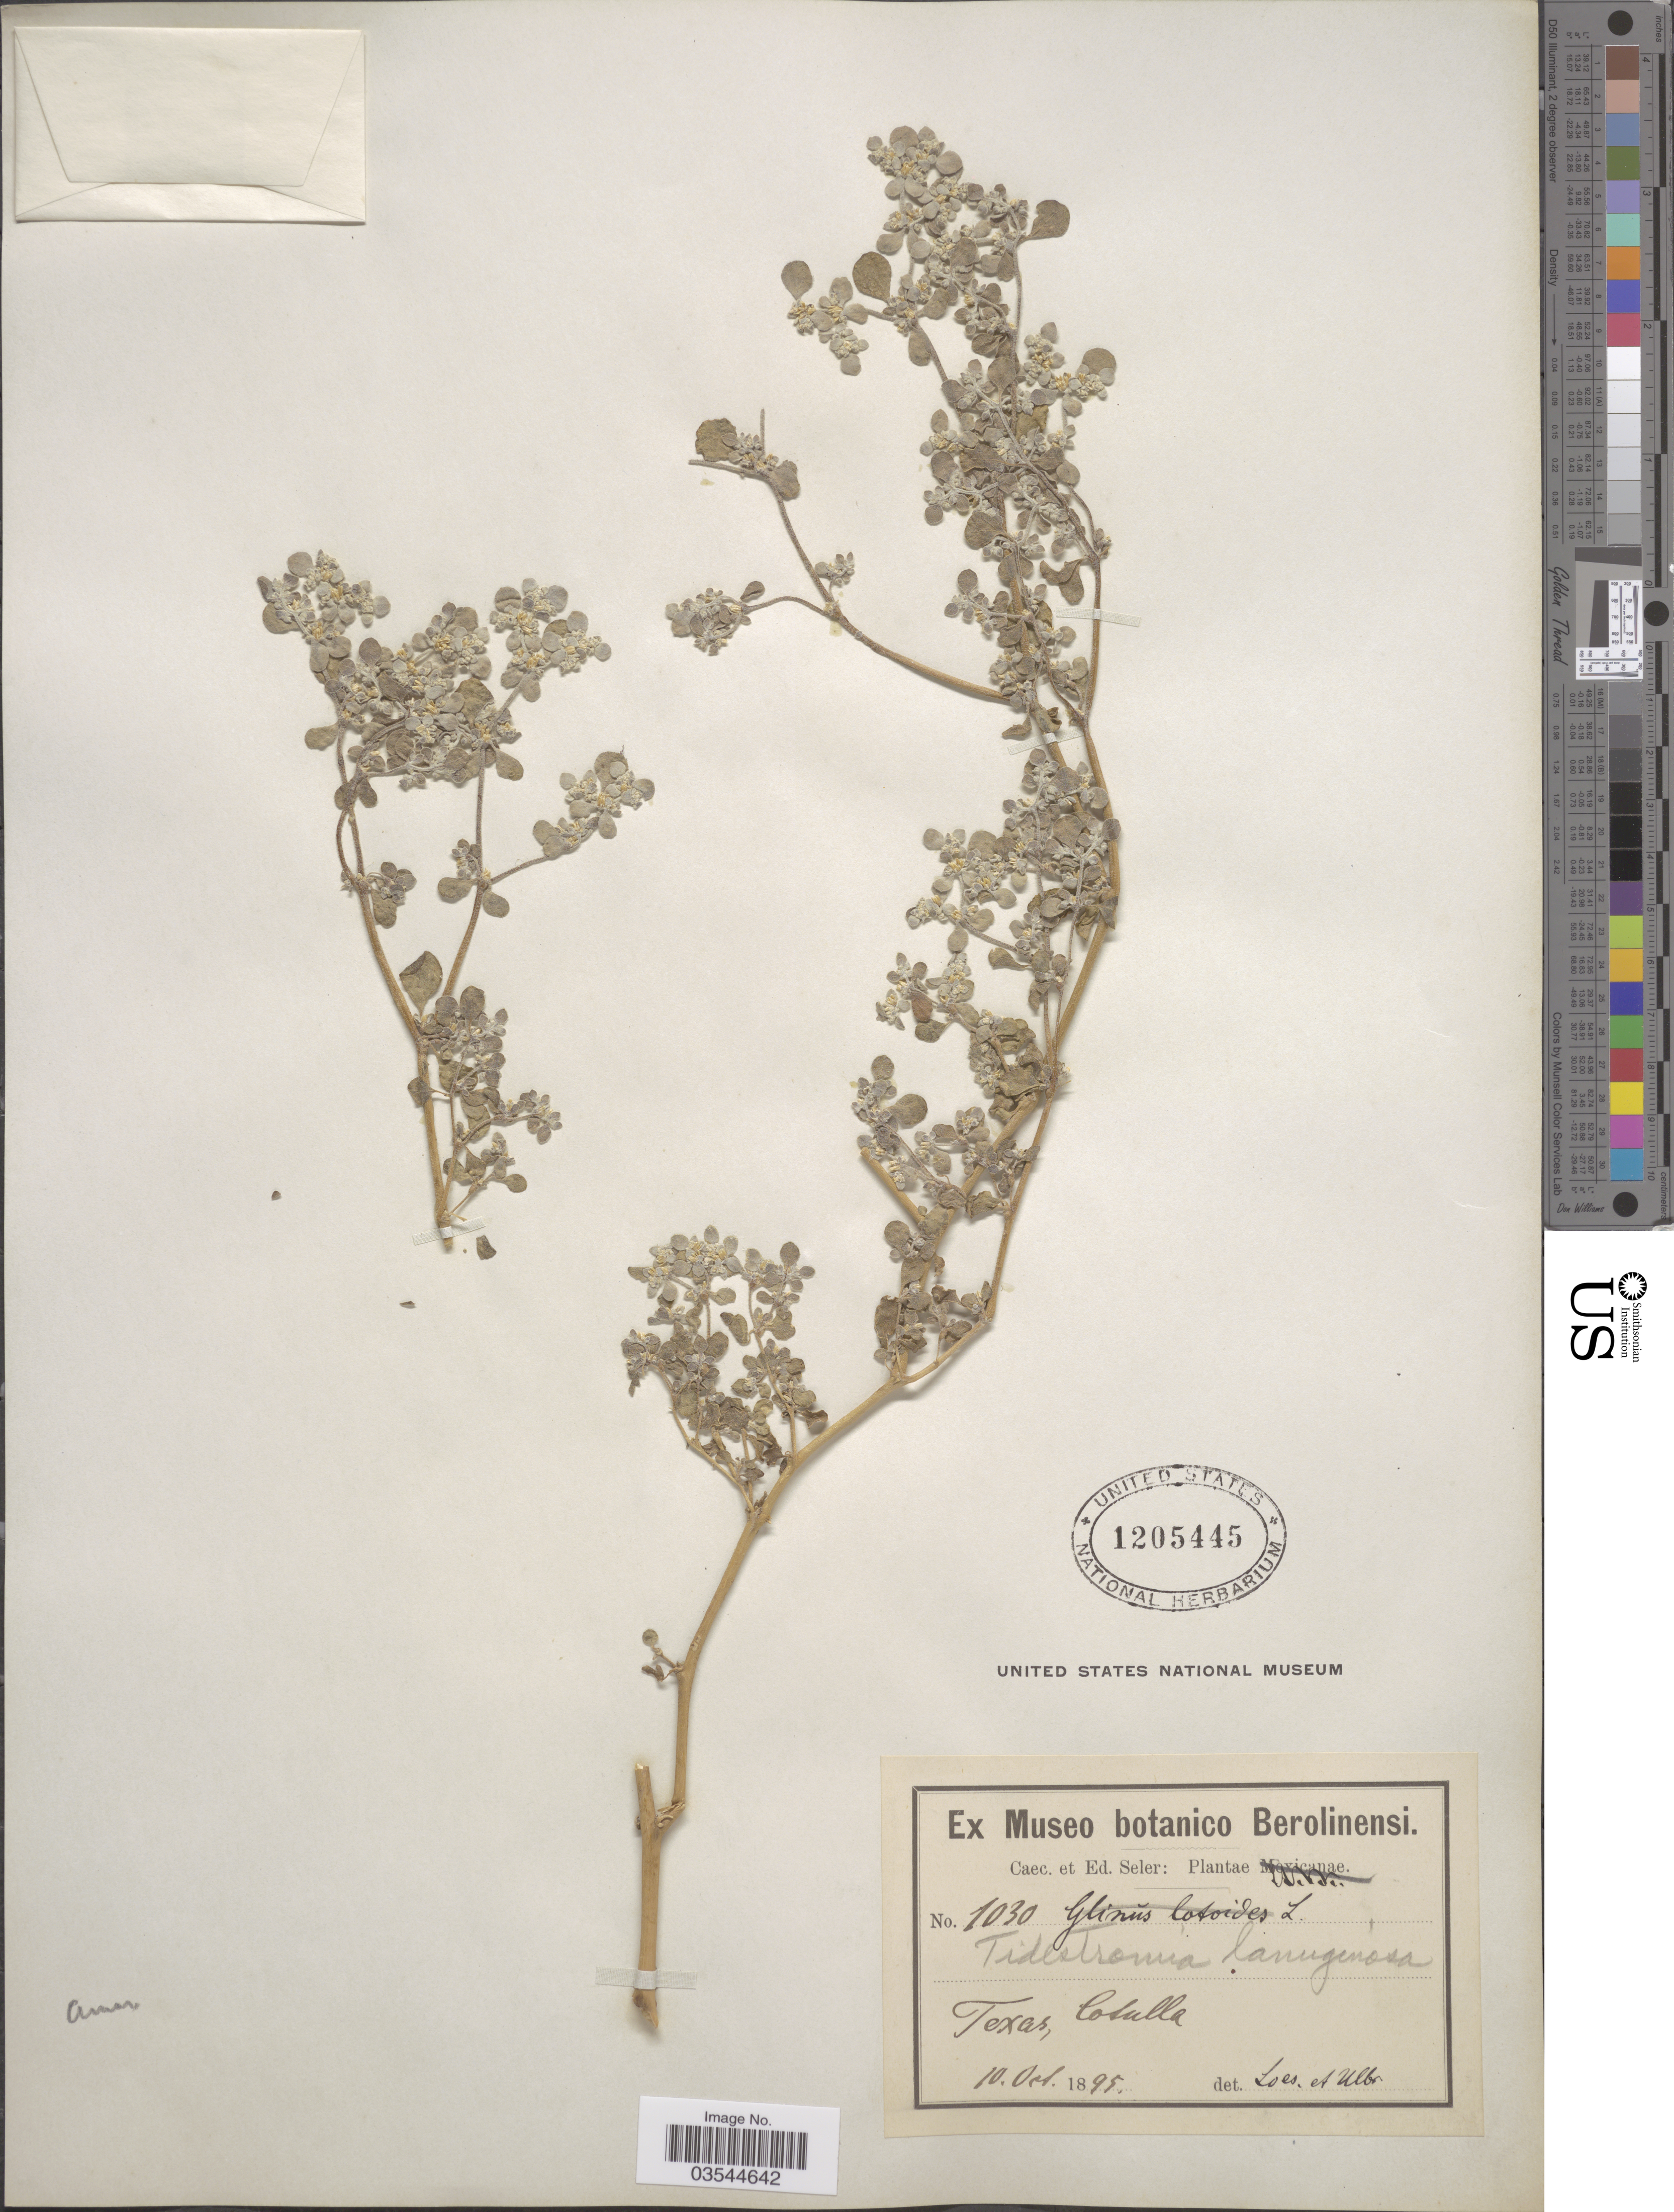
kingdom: Plantae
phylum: Tracheophyta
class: Magnoliopsida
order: Caryophyllales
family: Amaranthaceae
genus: Tidestromia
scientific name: Tidestromia lanuginosa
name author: (Nutt.) Standl.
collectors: ex Caec. et Ed Seler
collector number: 1030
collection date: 1895-10-10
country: United States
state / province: Texas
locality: Cotulla.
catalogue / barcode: US 1205445